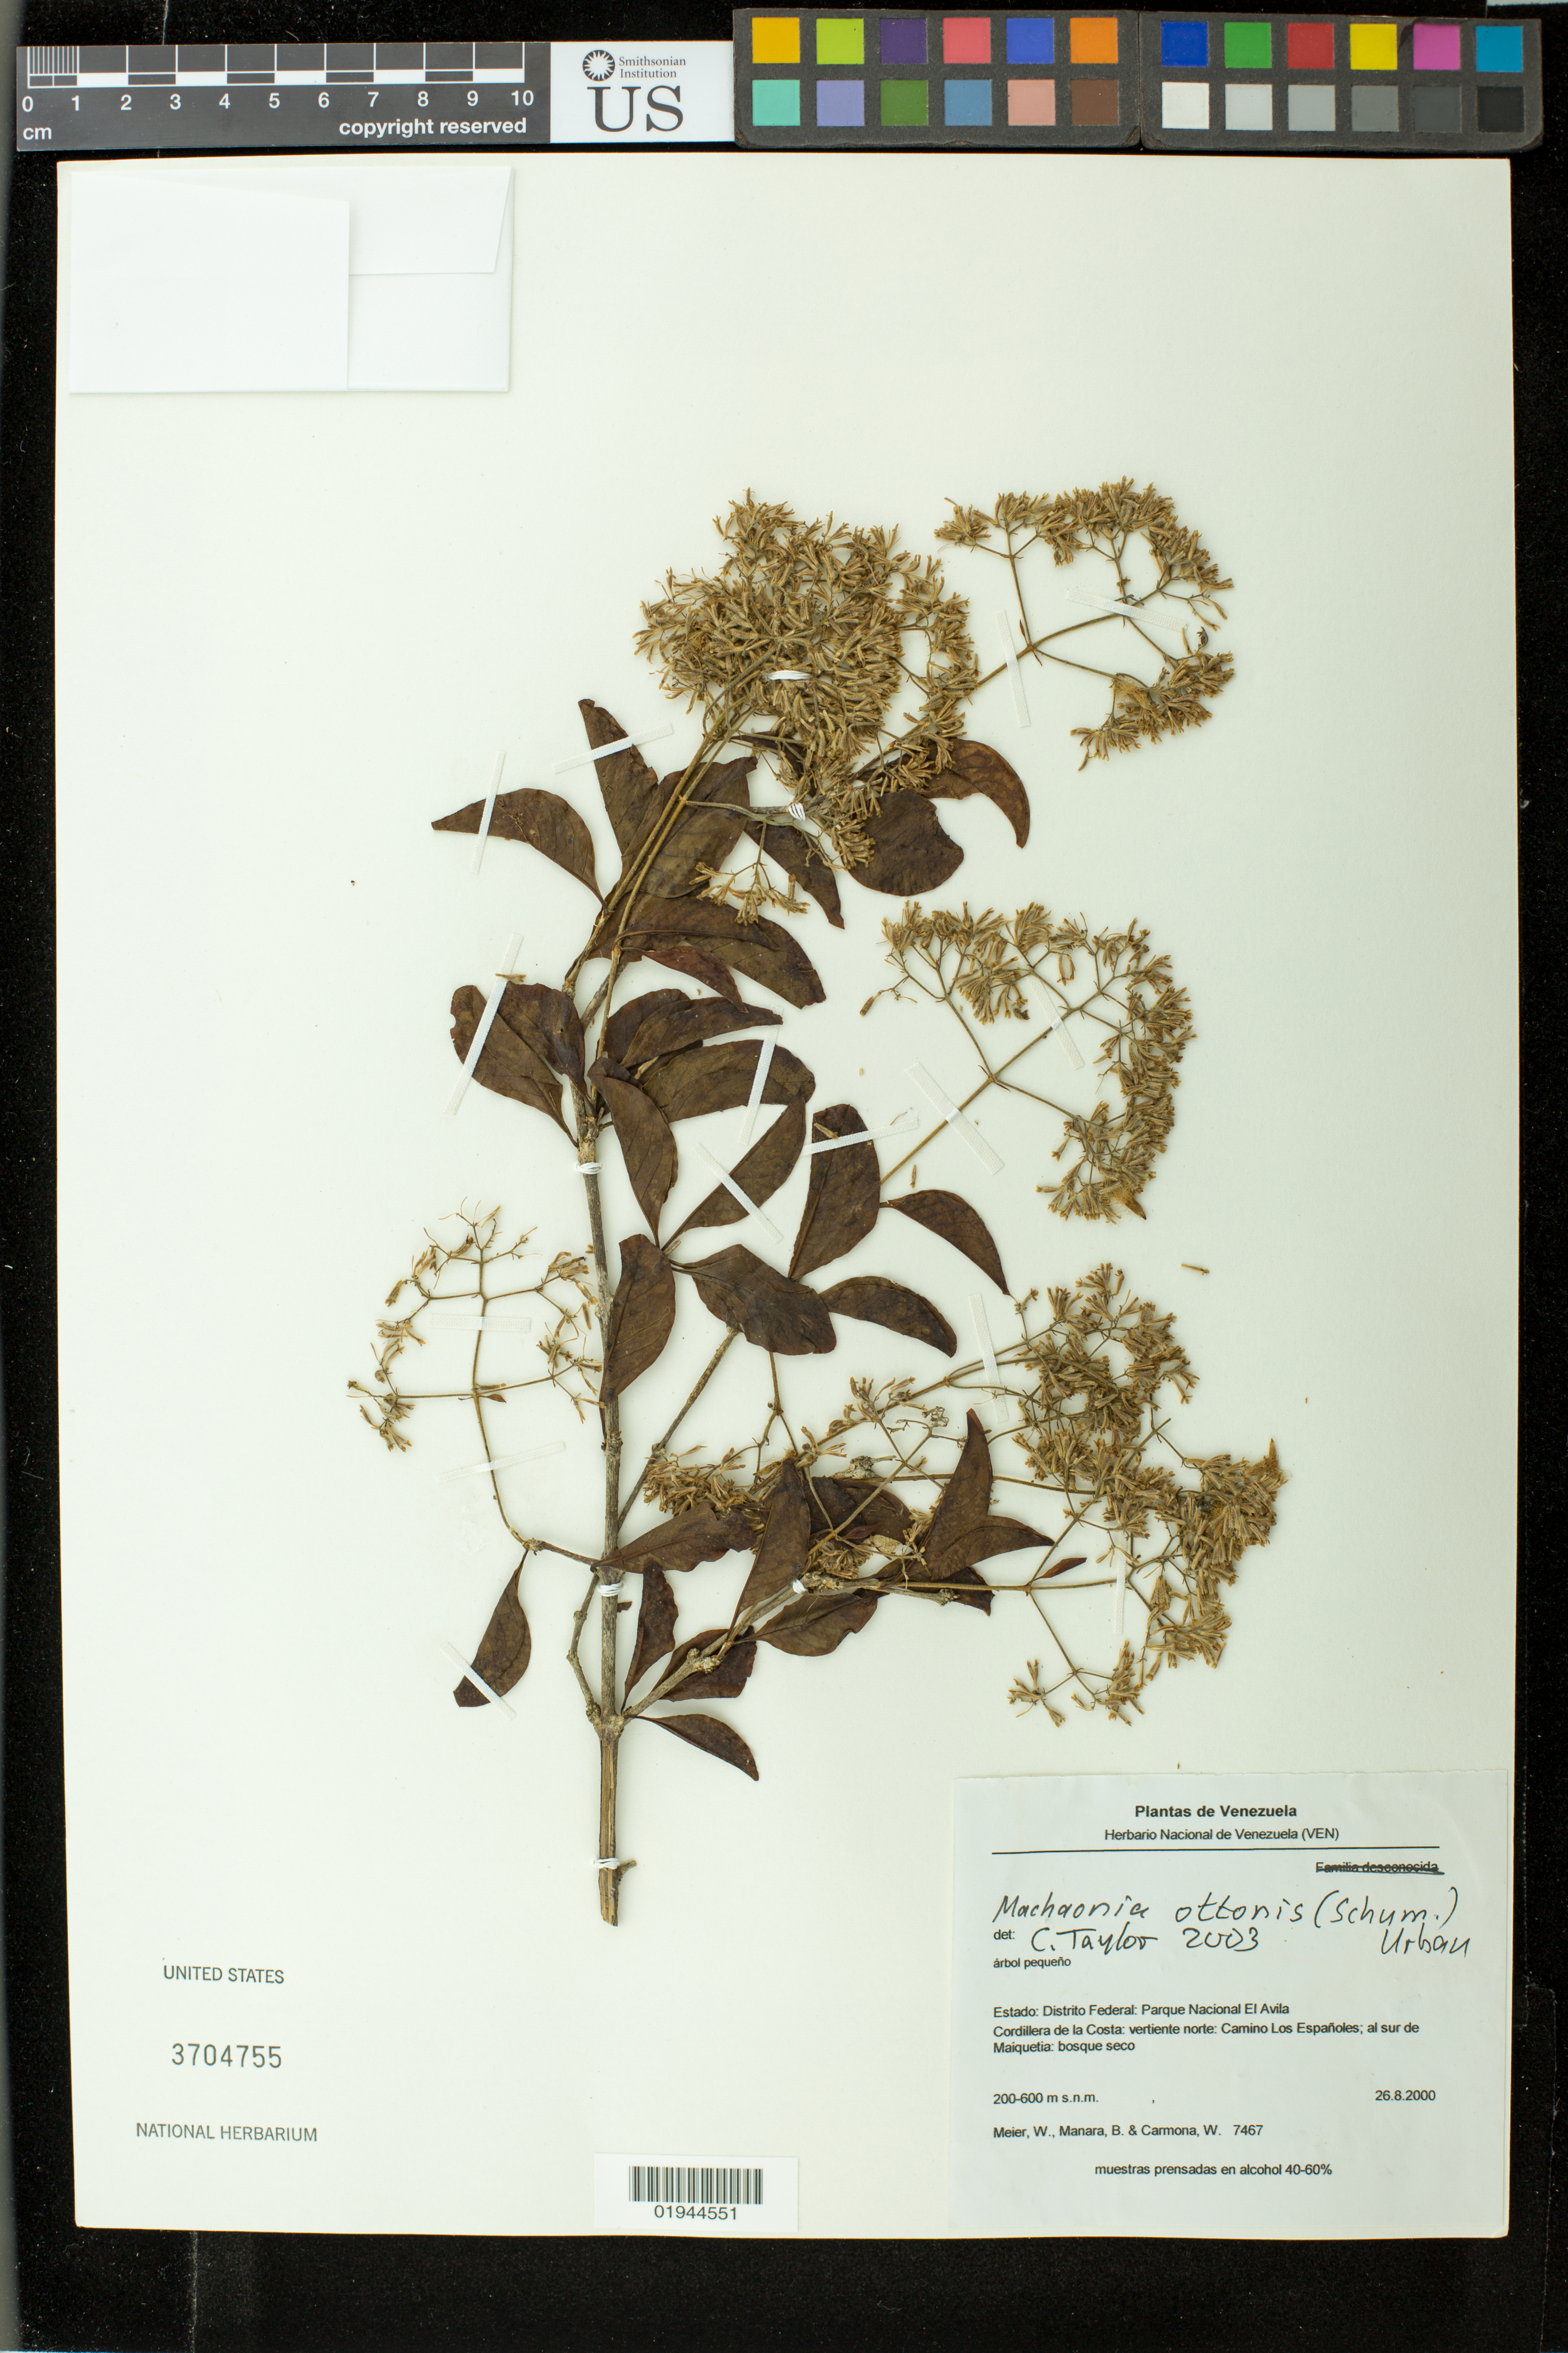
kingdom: Plantae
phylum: Tracheophyta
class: Magnoliopsida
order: Gentianales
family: Rubiaceae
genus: Machaonia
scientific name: Machaonia ottonis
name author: (K. Schum.) Urb.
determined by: Taylor, C.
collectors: W. Meier, B. Manara & W. Carmona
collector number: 7467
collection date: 2000-08-26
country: Venezuela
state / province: Miranda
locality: Parque Nacional El Avila. Cordillera de la Costa: vertiente norte: Camino Los Espanoles; al sur de Maiquetia.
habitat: bosque seco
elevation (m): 200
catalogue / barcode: US 3704755